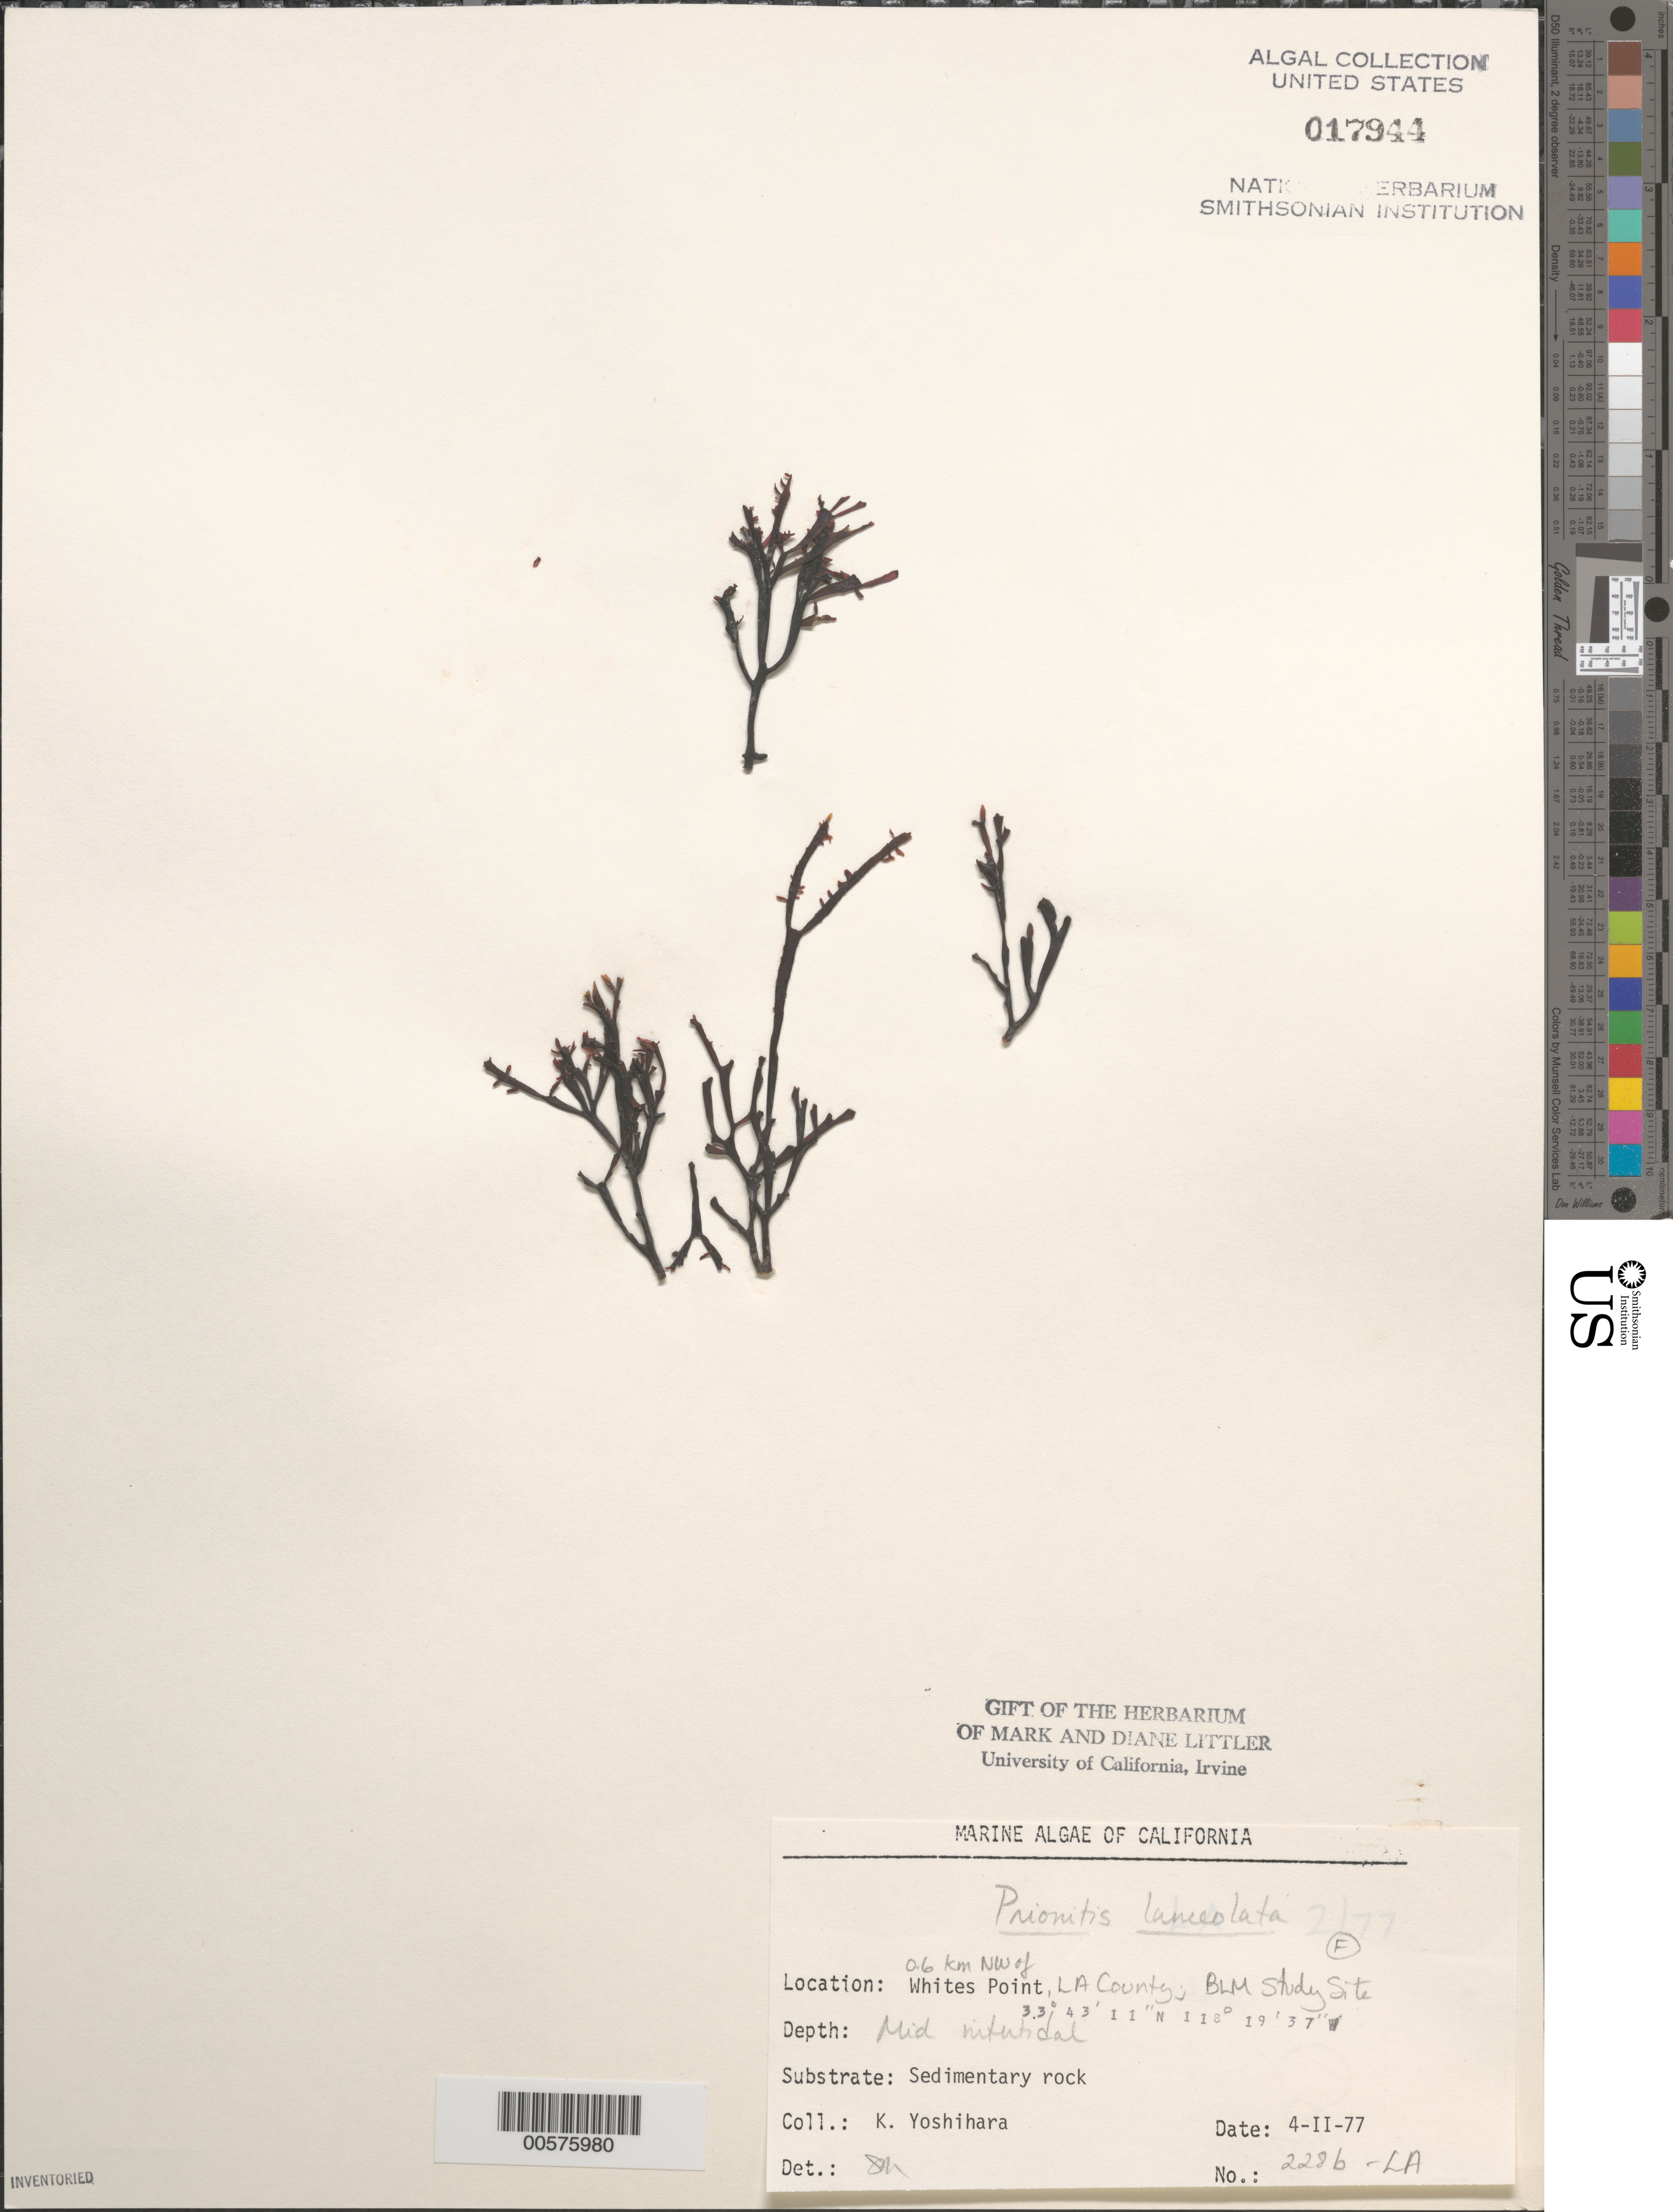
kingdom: Plantae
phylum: Rhodophyta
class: Florideophyceae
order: Cryptonemiales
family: Cryptonemiaceae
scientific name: Prionitis lanceolata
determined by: Murray, S. N.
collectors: K. Yoshihara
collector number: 228b-la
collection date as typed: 04 Feb 1977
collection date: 1977-02-04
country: United States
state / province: California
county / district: Los Angeles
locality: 0.6 km northwest of Whites Point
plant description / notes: BLM-SOCALBIGHT Rocky Intertidal Survey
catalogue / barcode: US 17944